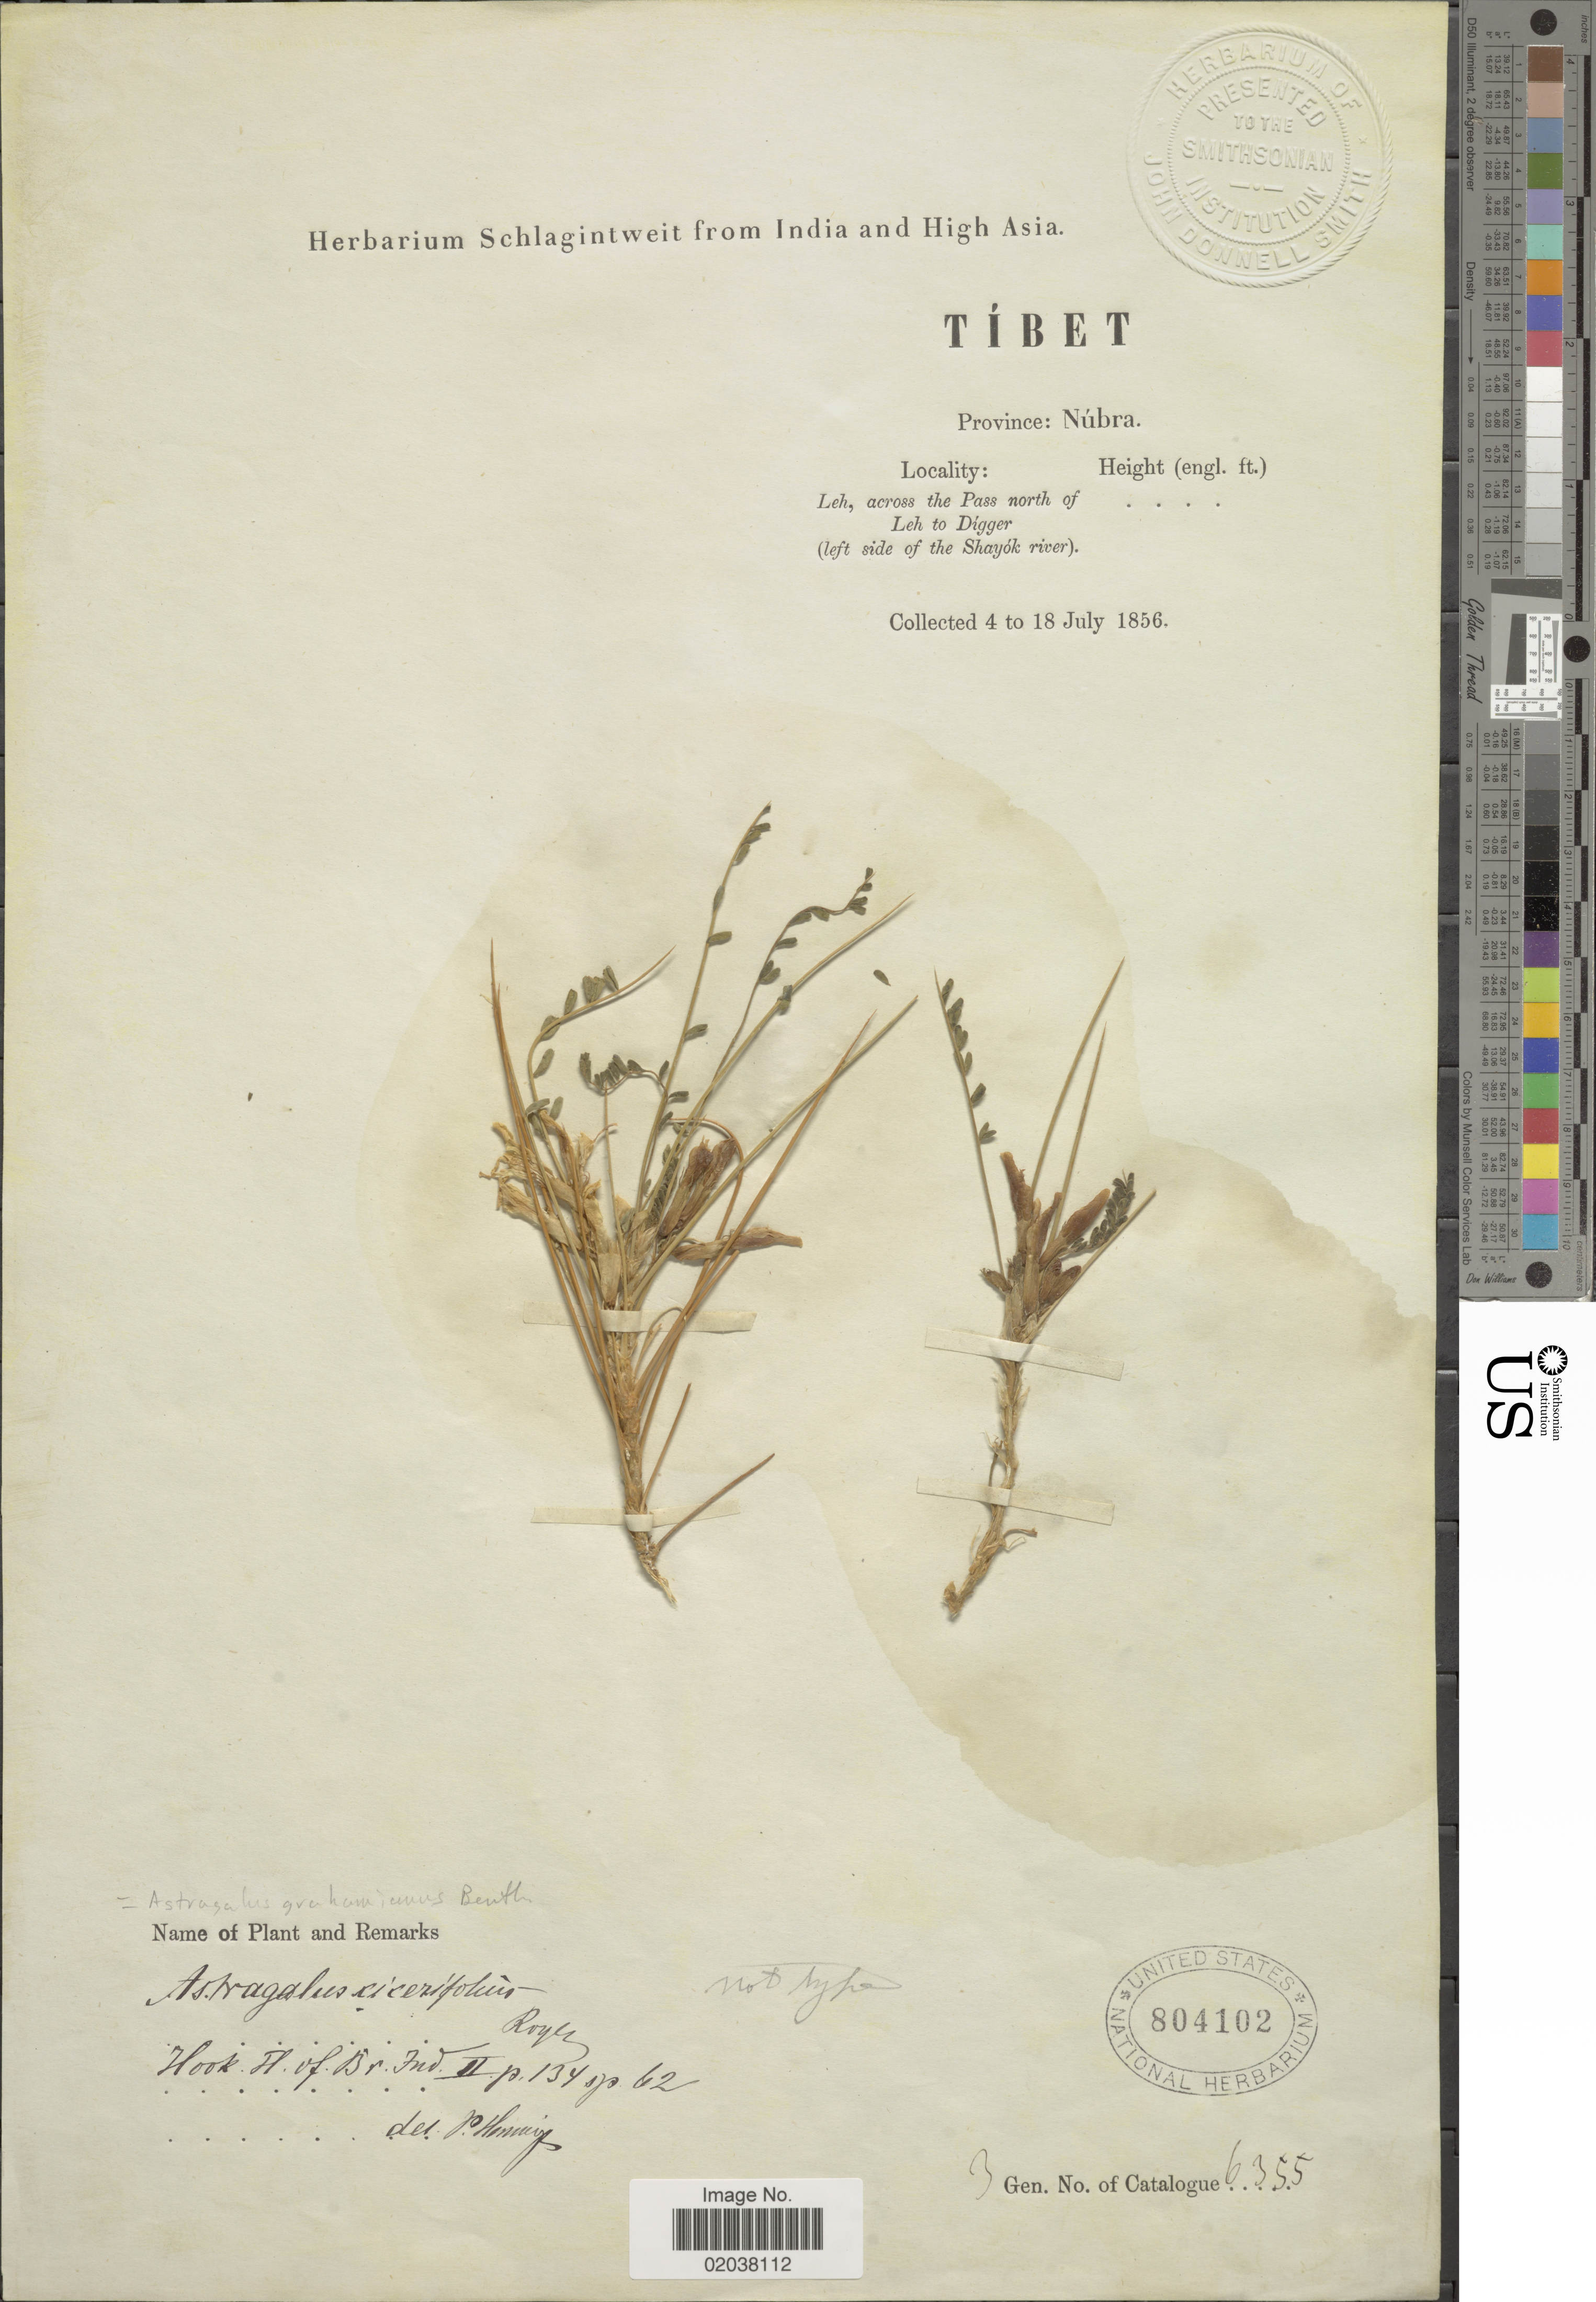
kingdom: Plantae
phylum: Tracheophyta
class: Magnoliopsida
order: Fabales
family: Fabaceae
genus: Astragalus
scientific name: Astragalus grahamianus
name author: Benth.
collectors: ex herb. Schlagintweit from India and High Asia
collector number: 6355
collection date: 1807-07-04/1856-07-18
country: China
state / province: Xizang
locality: Tibet, Province: Nubra, Leh, across the Pass north of Leh to Digger (left side of the Shayok river)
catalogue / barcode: US 804102